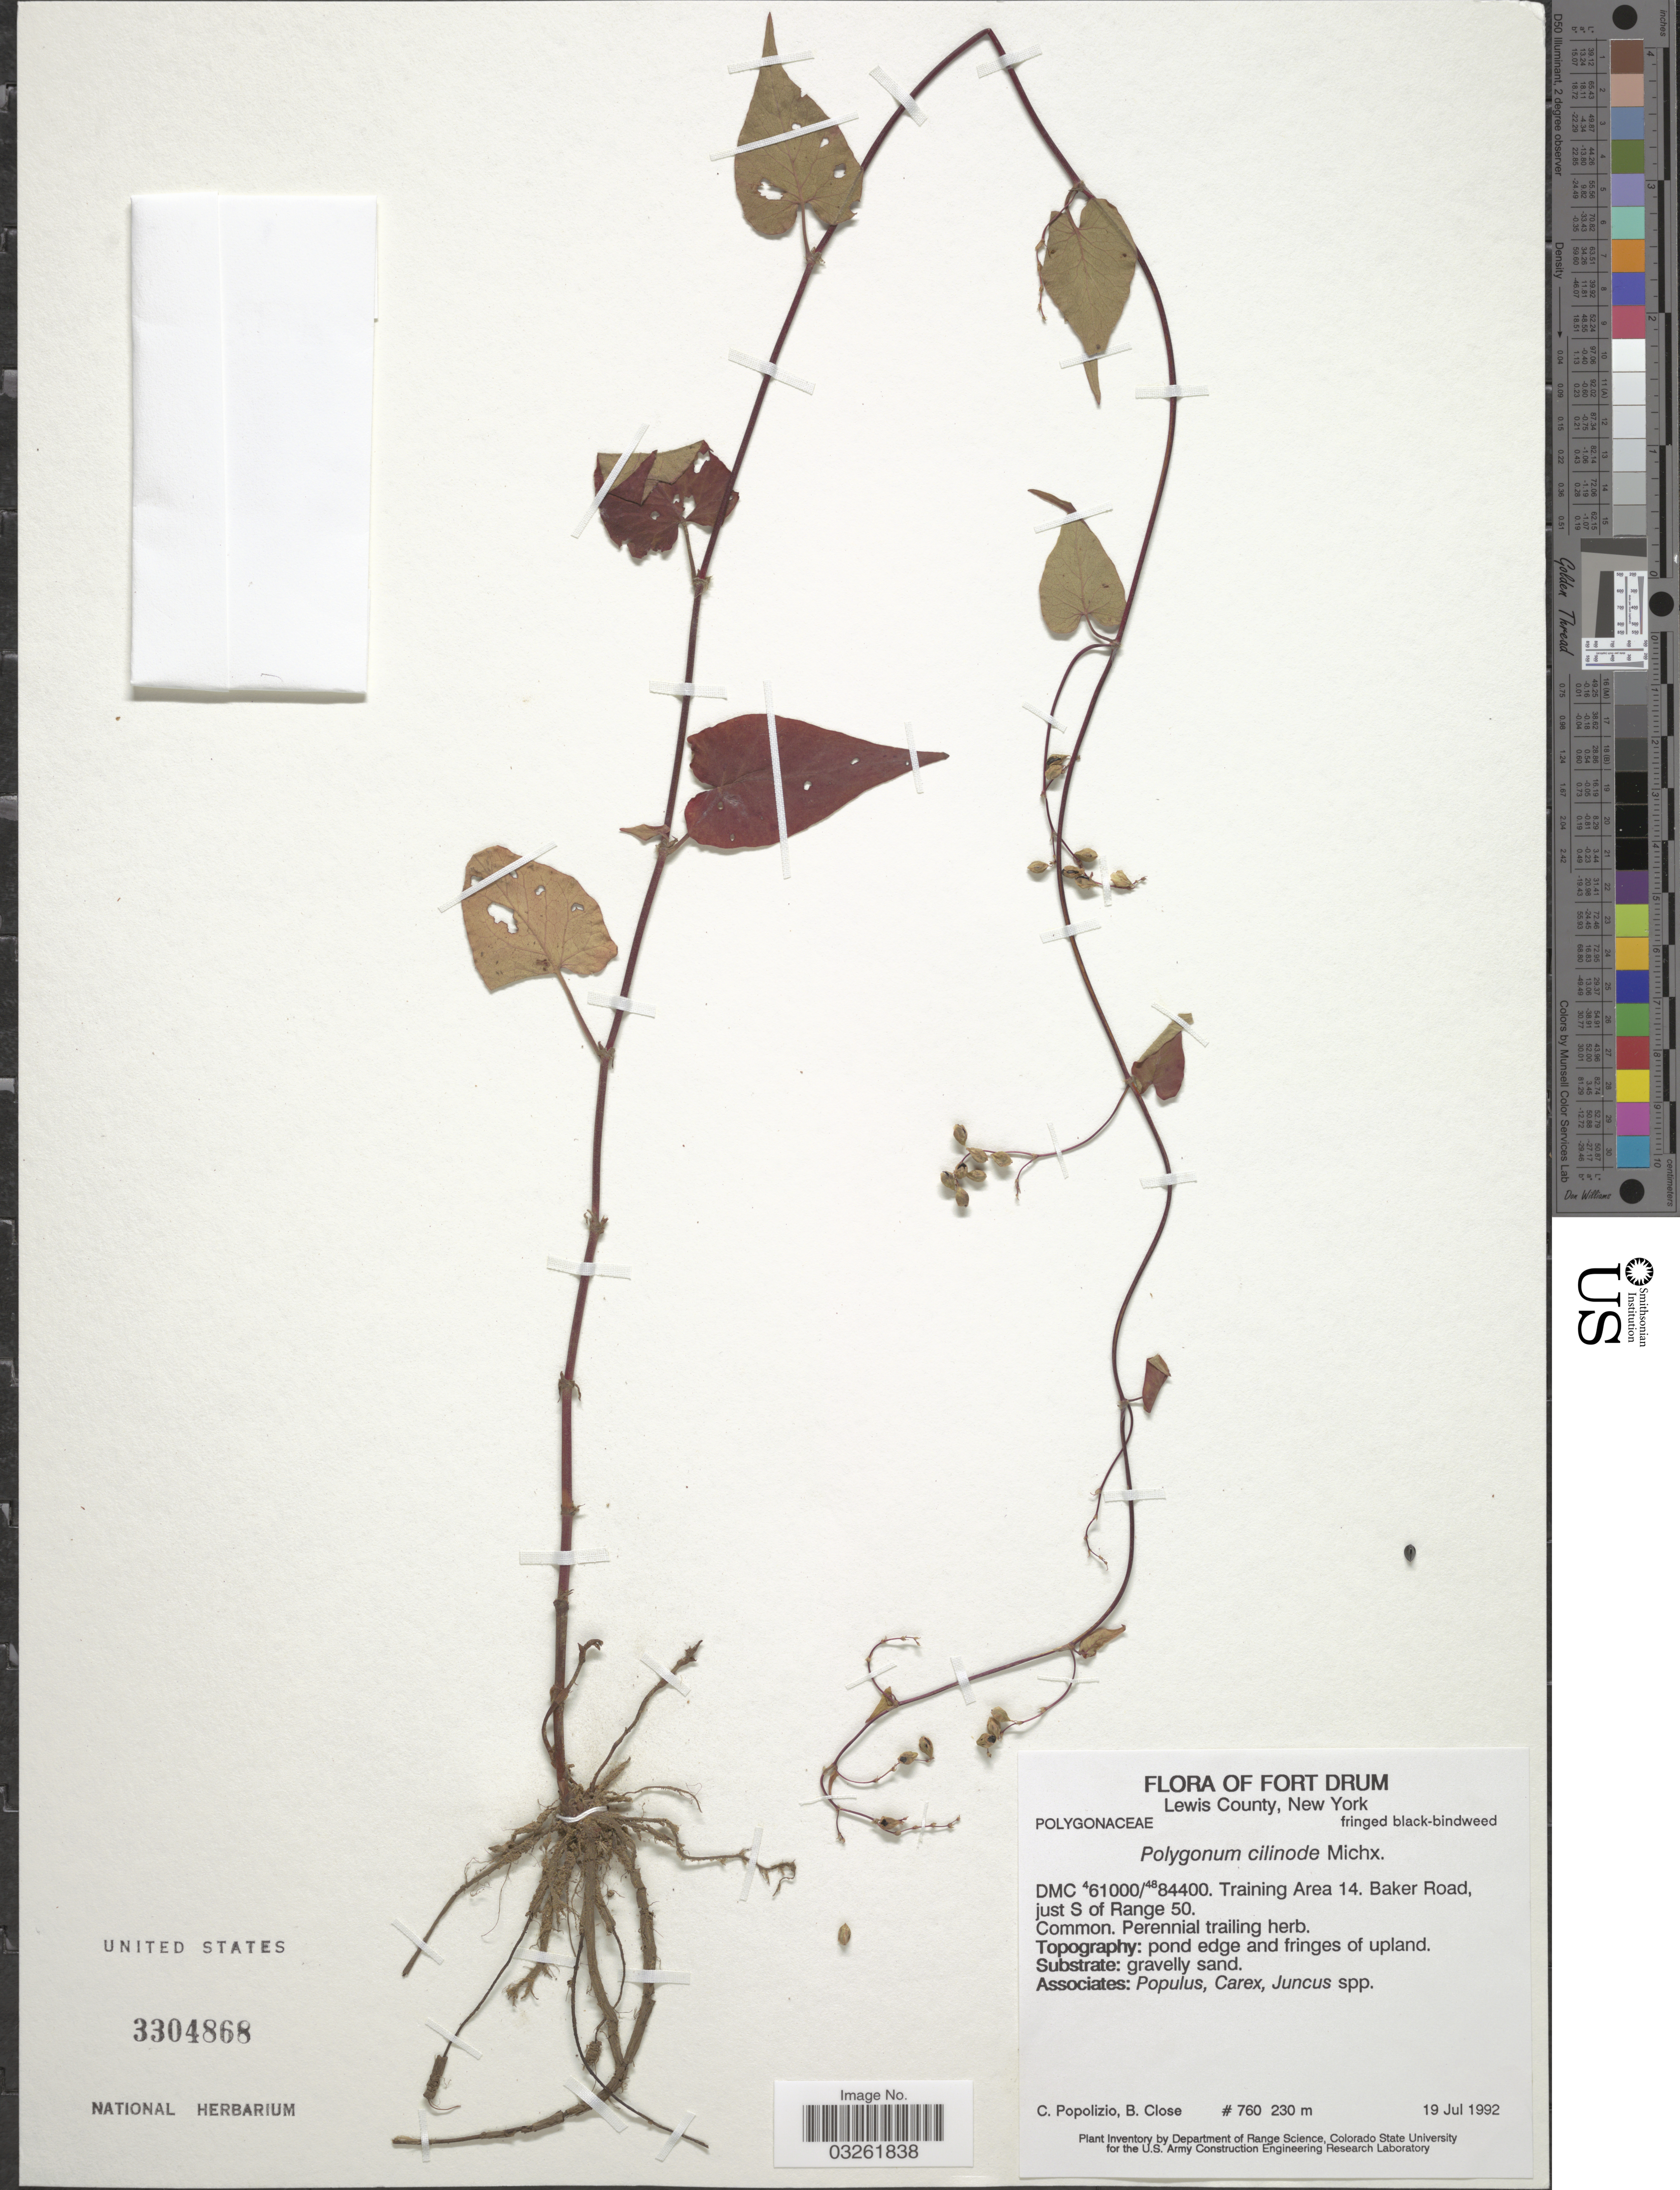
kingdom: Plantae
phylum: Tracheophyta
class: Magnoliopsida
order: Caryophyllales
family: Polygonaceae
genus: Fallopia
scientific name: Fallopia cilinodis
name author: (Michx.) Holub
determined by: Strong, M. T., (US), Smithsonian Institution - National Museum of Natural History (UNITED STATES)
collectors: C. Popolizio & B. Close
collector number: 760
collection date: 1992-07-19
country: United States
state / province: New York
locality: Fort Drum. Lewis County. Training Area 14. Baker Road, just S of Range 50.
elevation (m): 230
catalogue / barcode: US 3304868